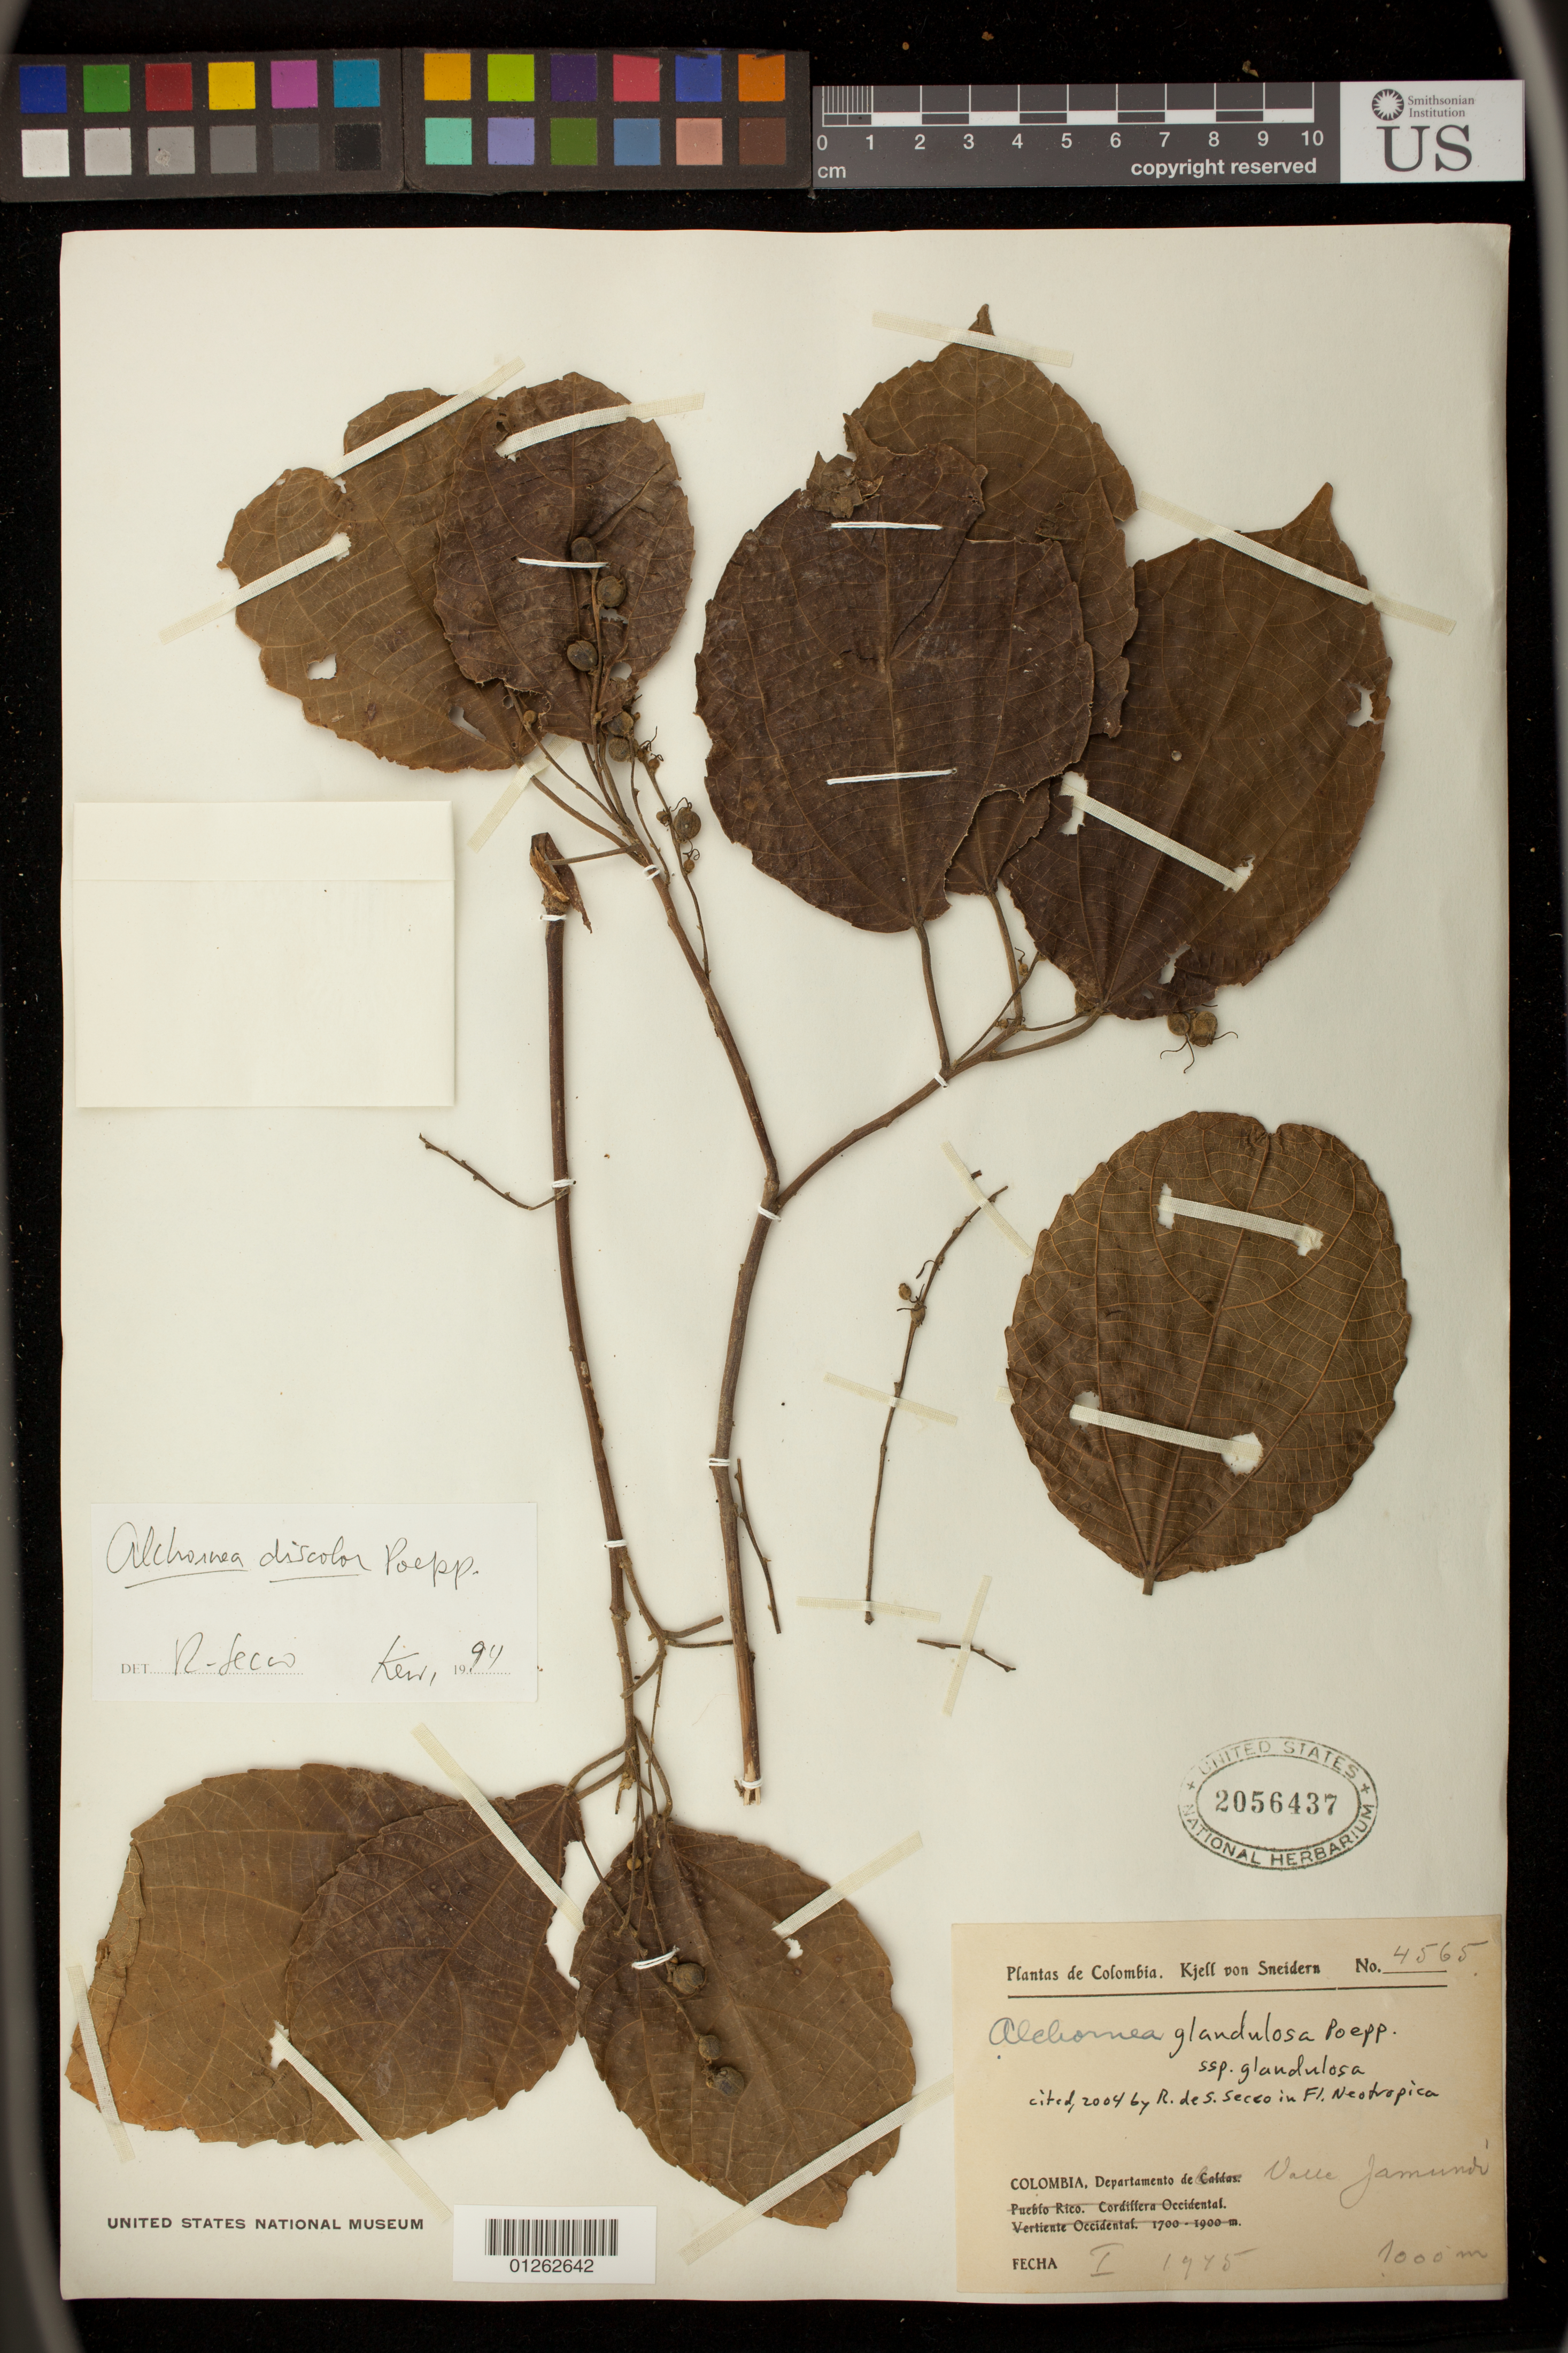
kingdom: Plantae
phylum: Tracheophyta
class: Magnoliopsida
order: Malpighiales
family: Euphorbiaceae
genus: Alchornea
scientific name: Alchornea glandulosa subsp. glandulosa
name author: Poepp.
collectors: K. von Sneidern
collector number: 4565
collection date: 1945-01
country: Colombia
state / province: Valle del Cauca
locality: Jamundi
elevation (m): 1000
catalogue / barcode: US 2056437